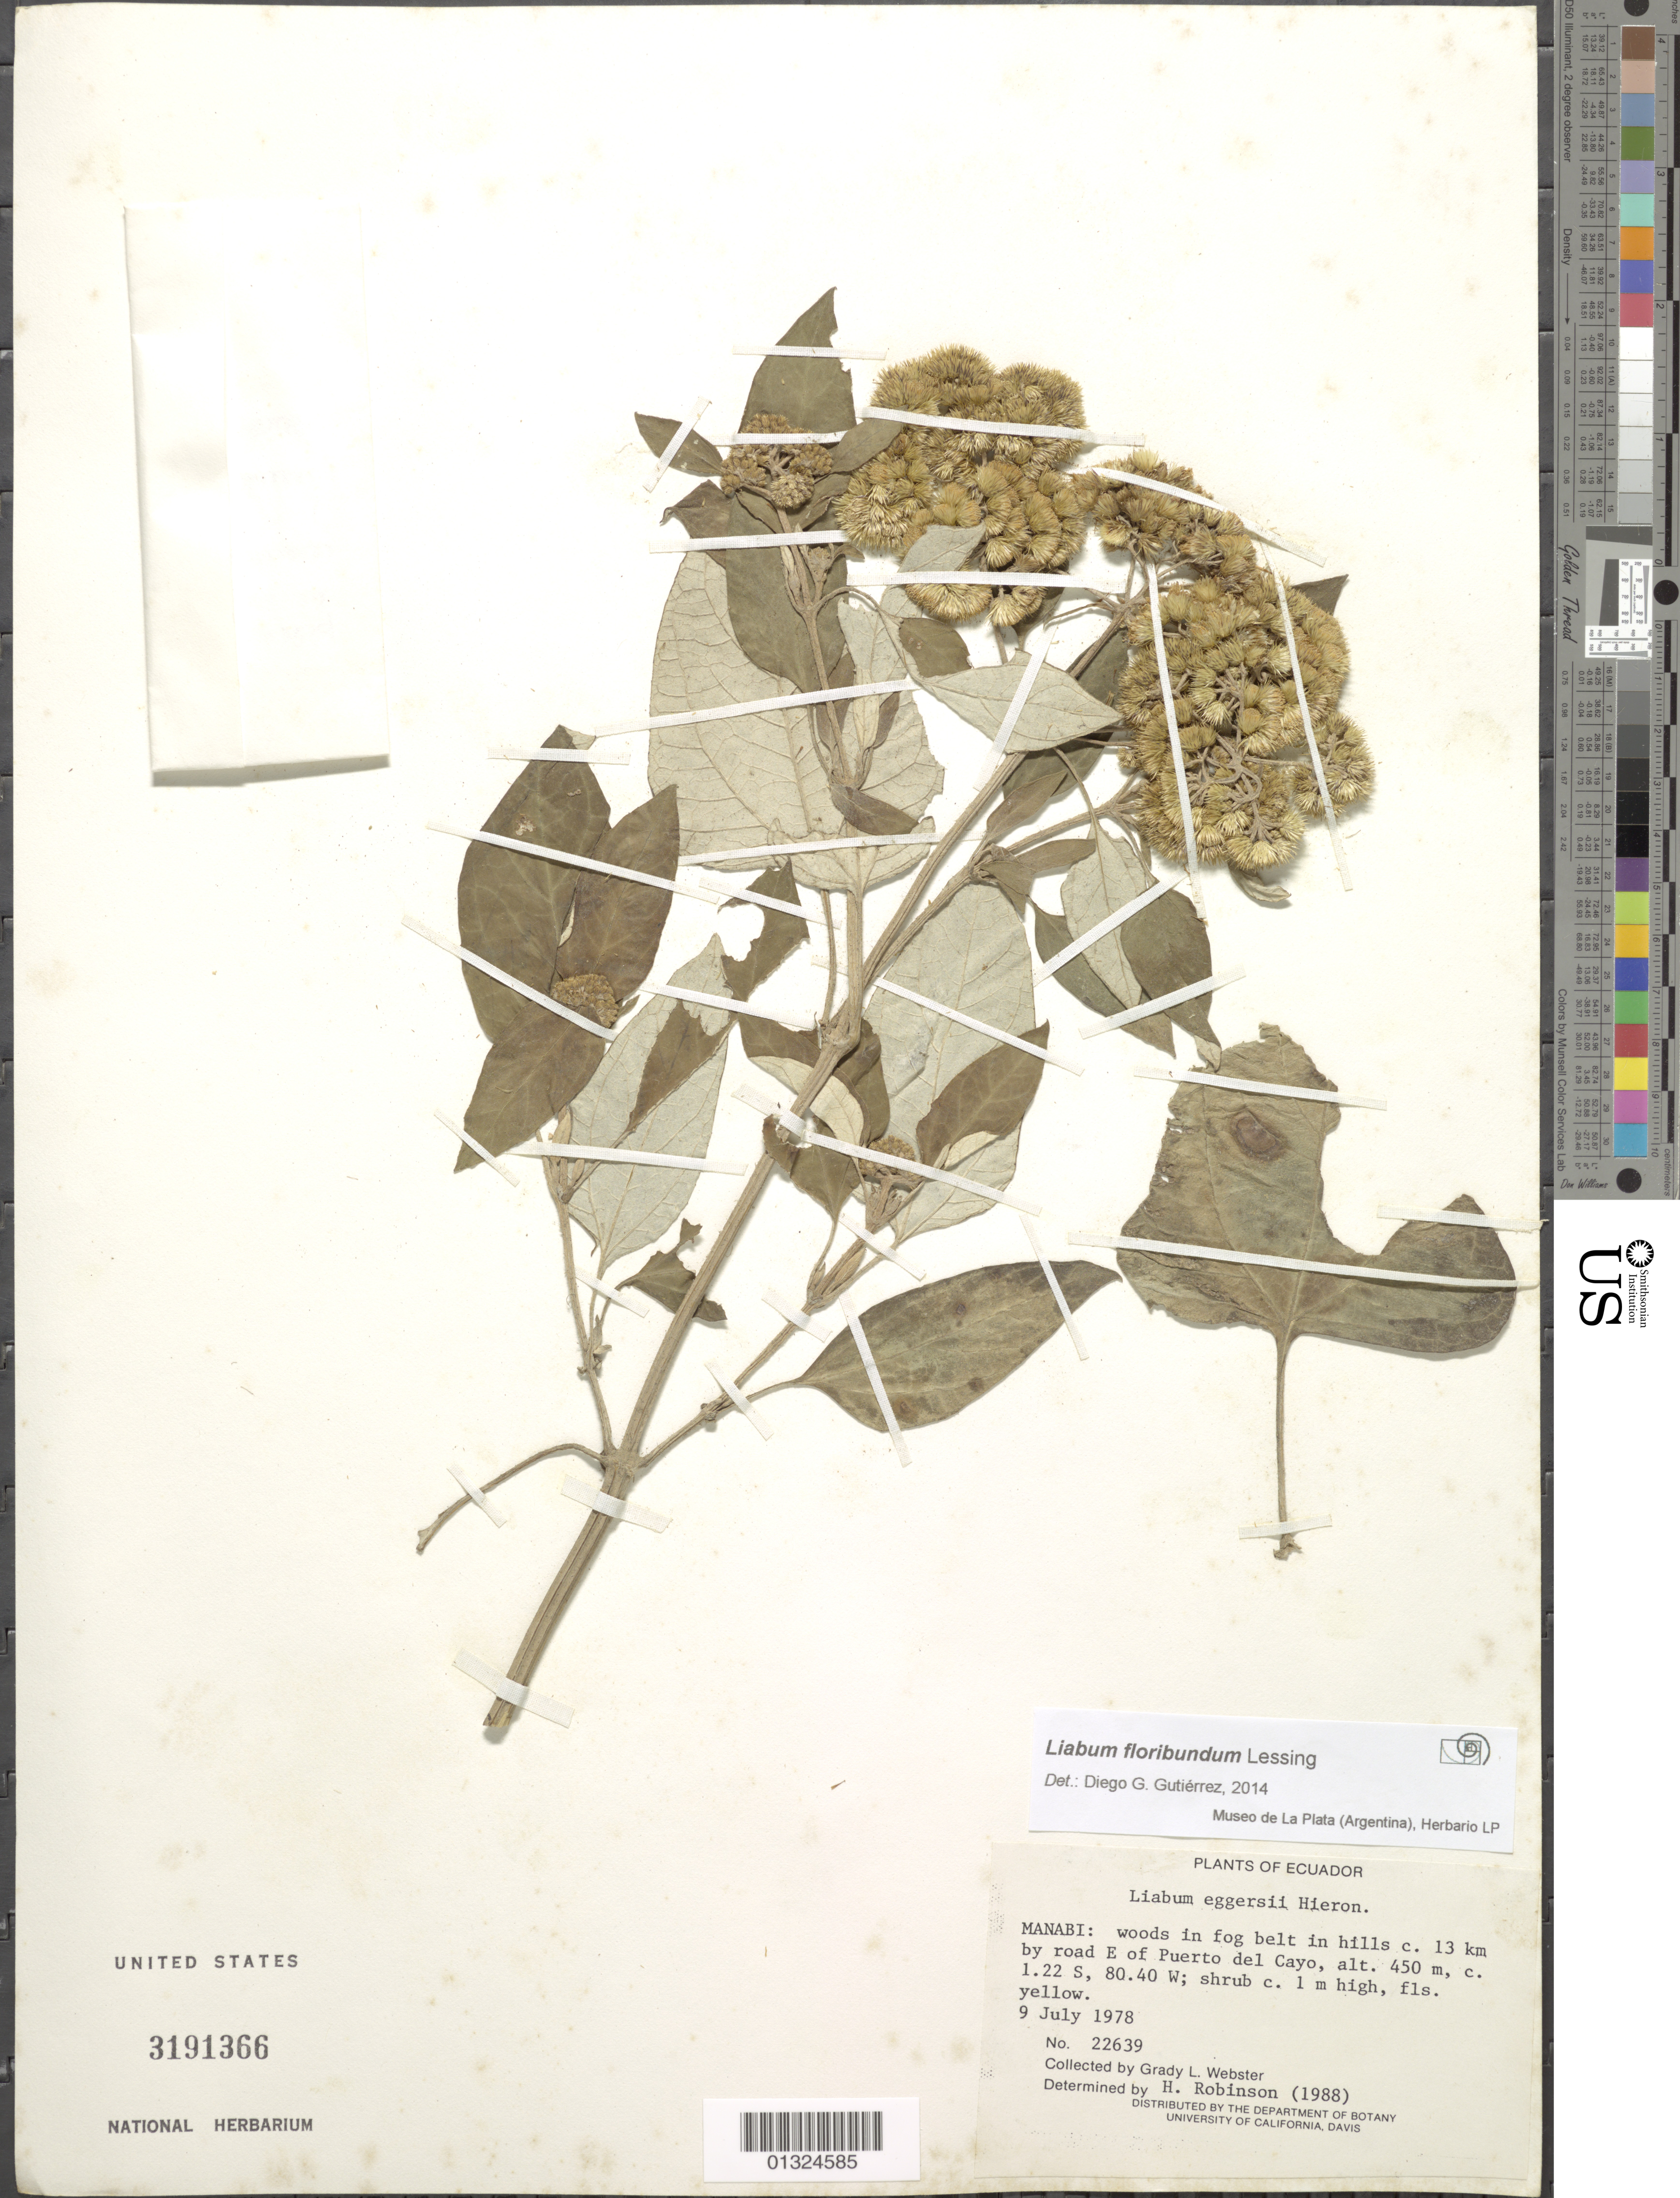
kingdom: Plantae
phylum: Tracheophyta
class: Magnoliopsida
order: Asterales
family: Asteraceae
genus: Liabum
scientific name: Liabum floribundum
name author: Less.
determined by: Gutierrez, D. G.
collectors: G. L. Webster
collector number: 22639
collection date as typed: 9 July 1978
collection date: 1978-07-09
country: Ecuador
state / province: Manabi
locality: ca. 13 km by road E of Puerto del Cayo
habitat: woods in fog belt in hills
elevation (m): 450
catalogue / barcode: US 3191366